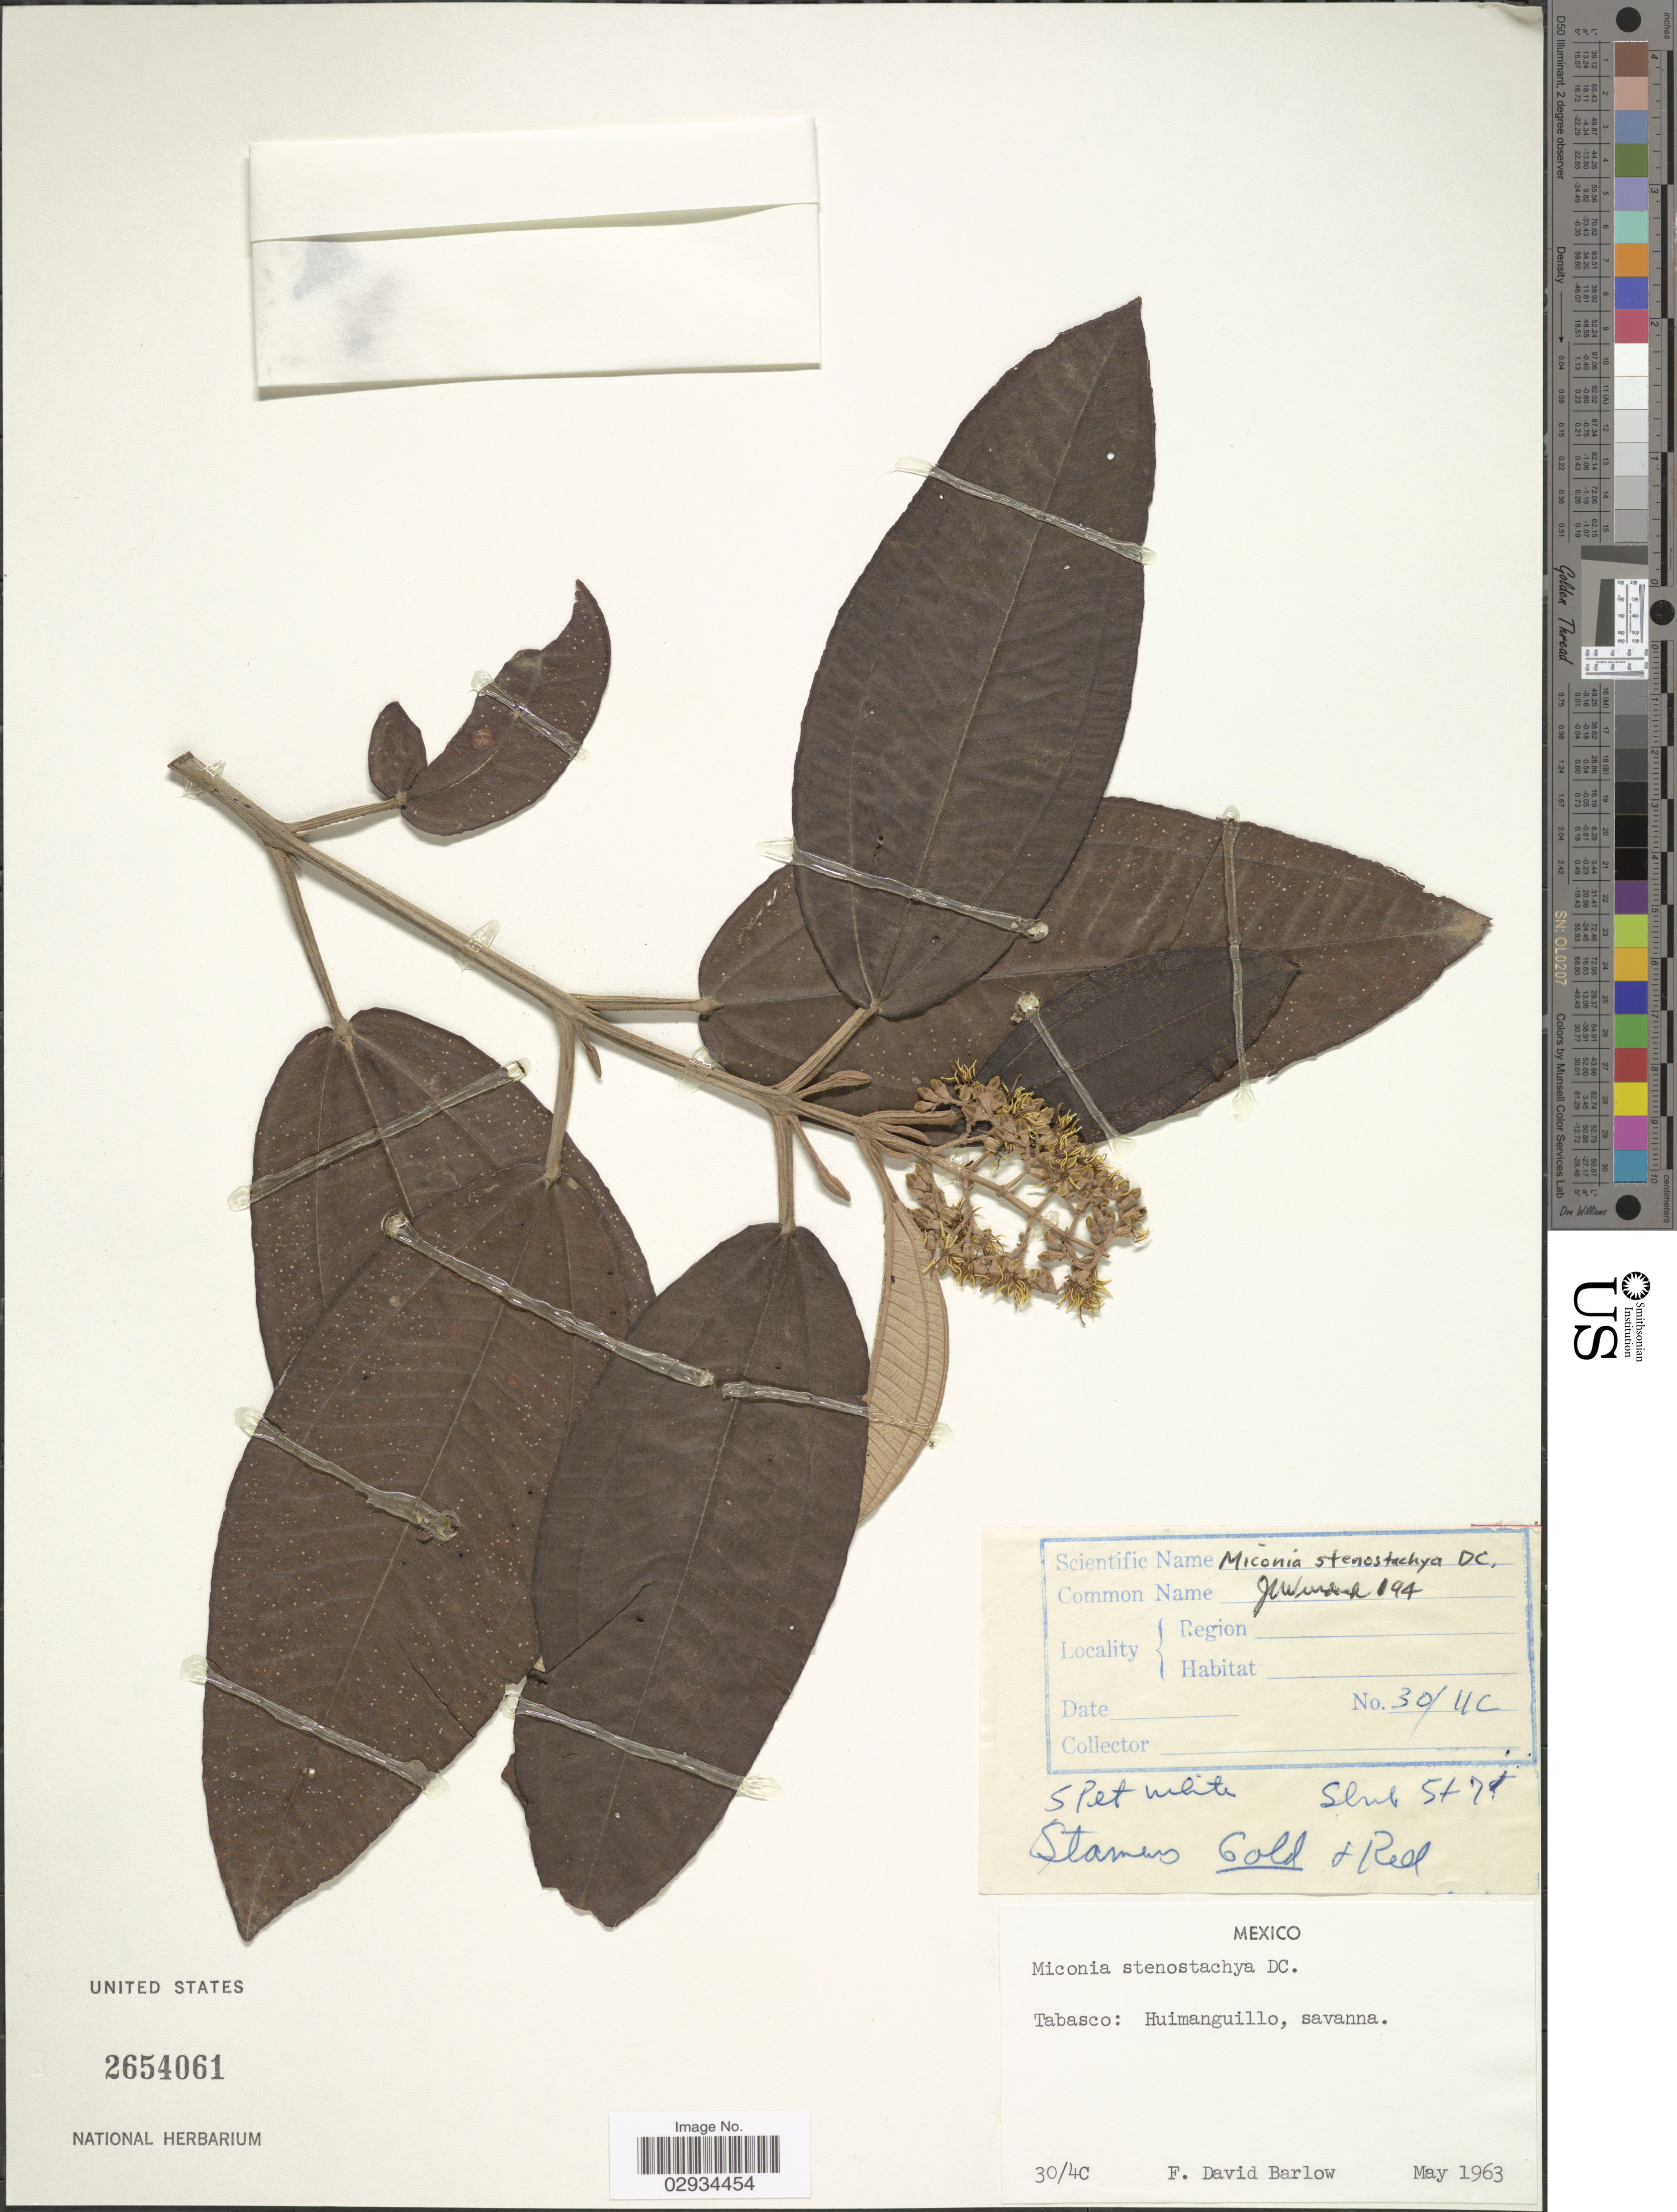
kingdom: Plantae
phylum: Tracheophyta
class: Magnoliopsida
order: Myrtales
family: Melastomataceae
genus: Miconia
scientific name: Miconia stenostachya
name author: DC.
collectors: F. D. Barlow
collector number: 30/4C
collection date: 1963-05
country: Mexico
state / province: Tabasco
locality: Huimanguillo, savanna.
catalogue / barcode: US 2654061